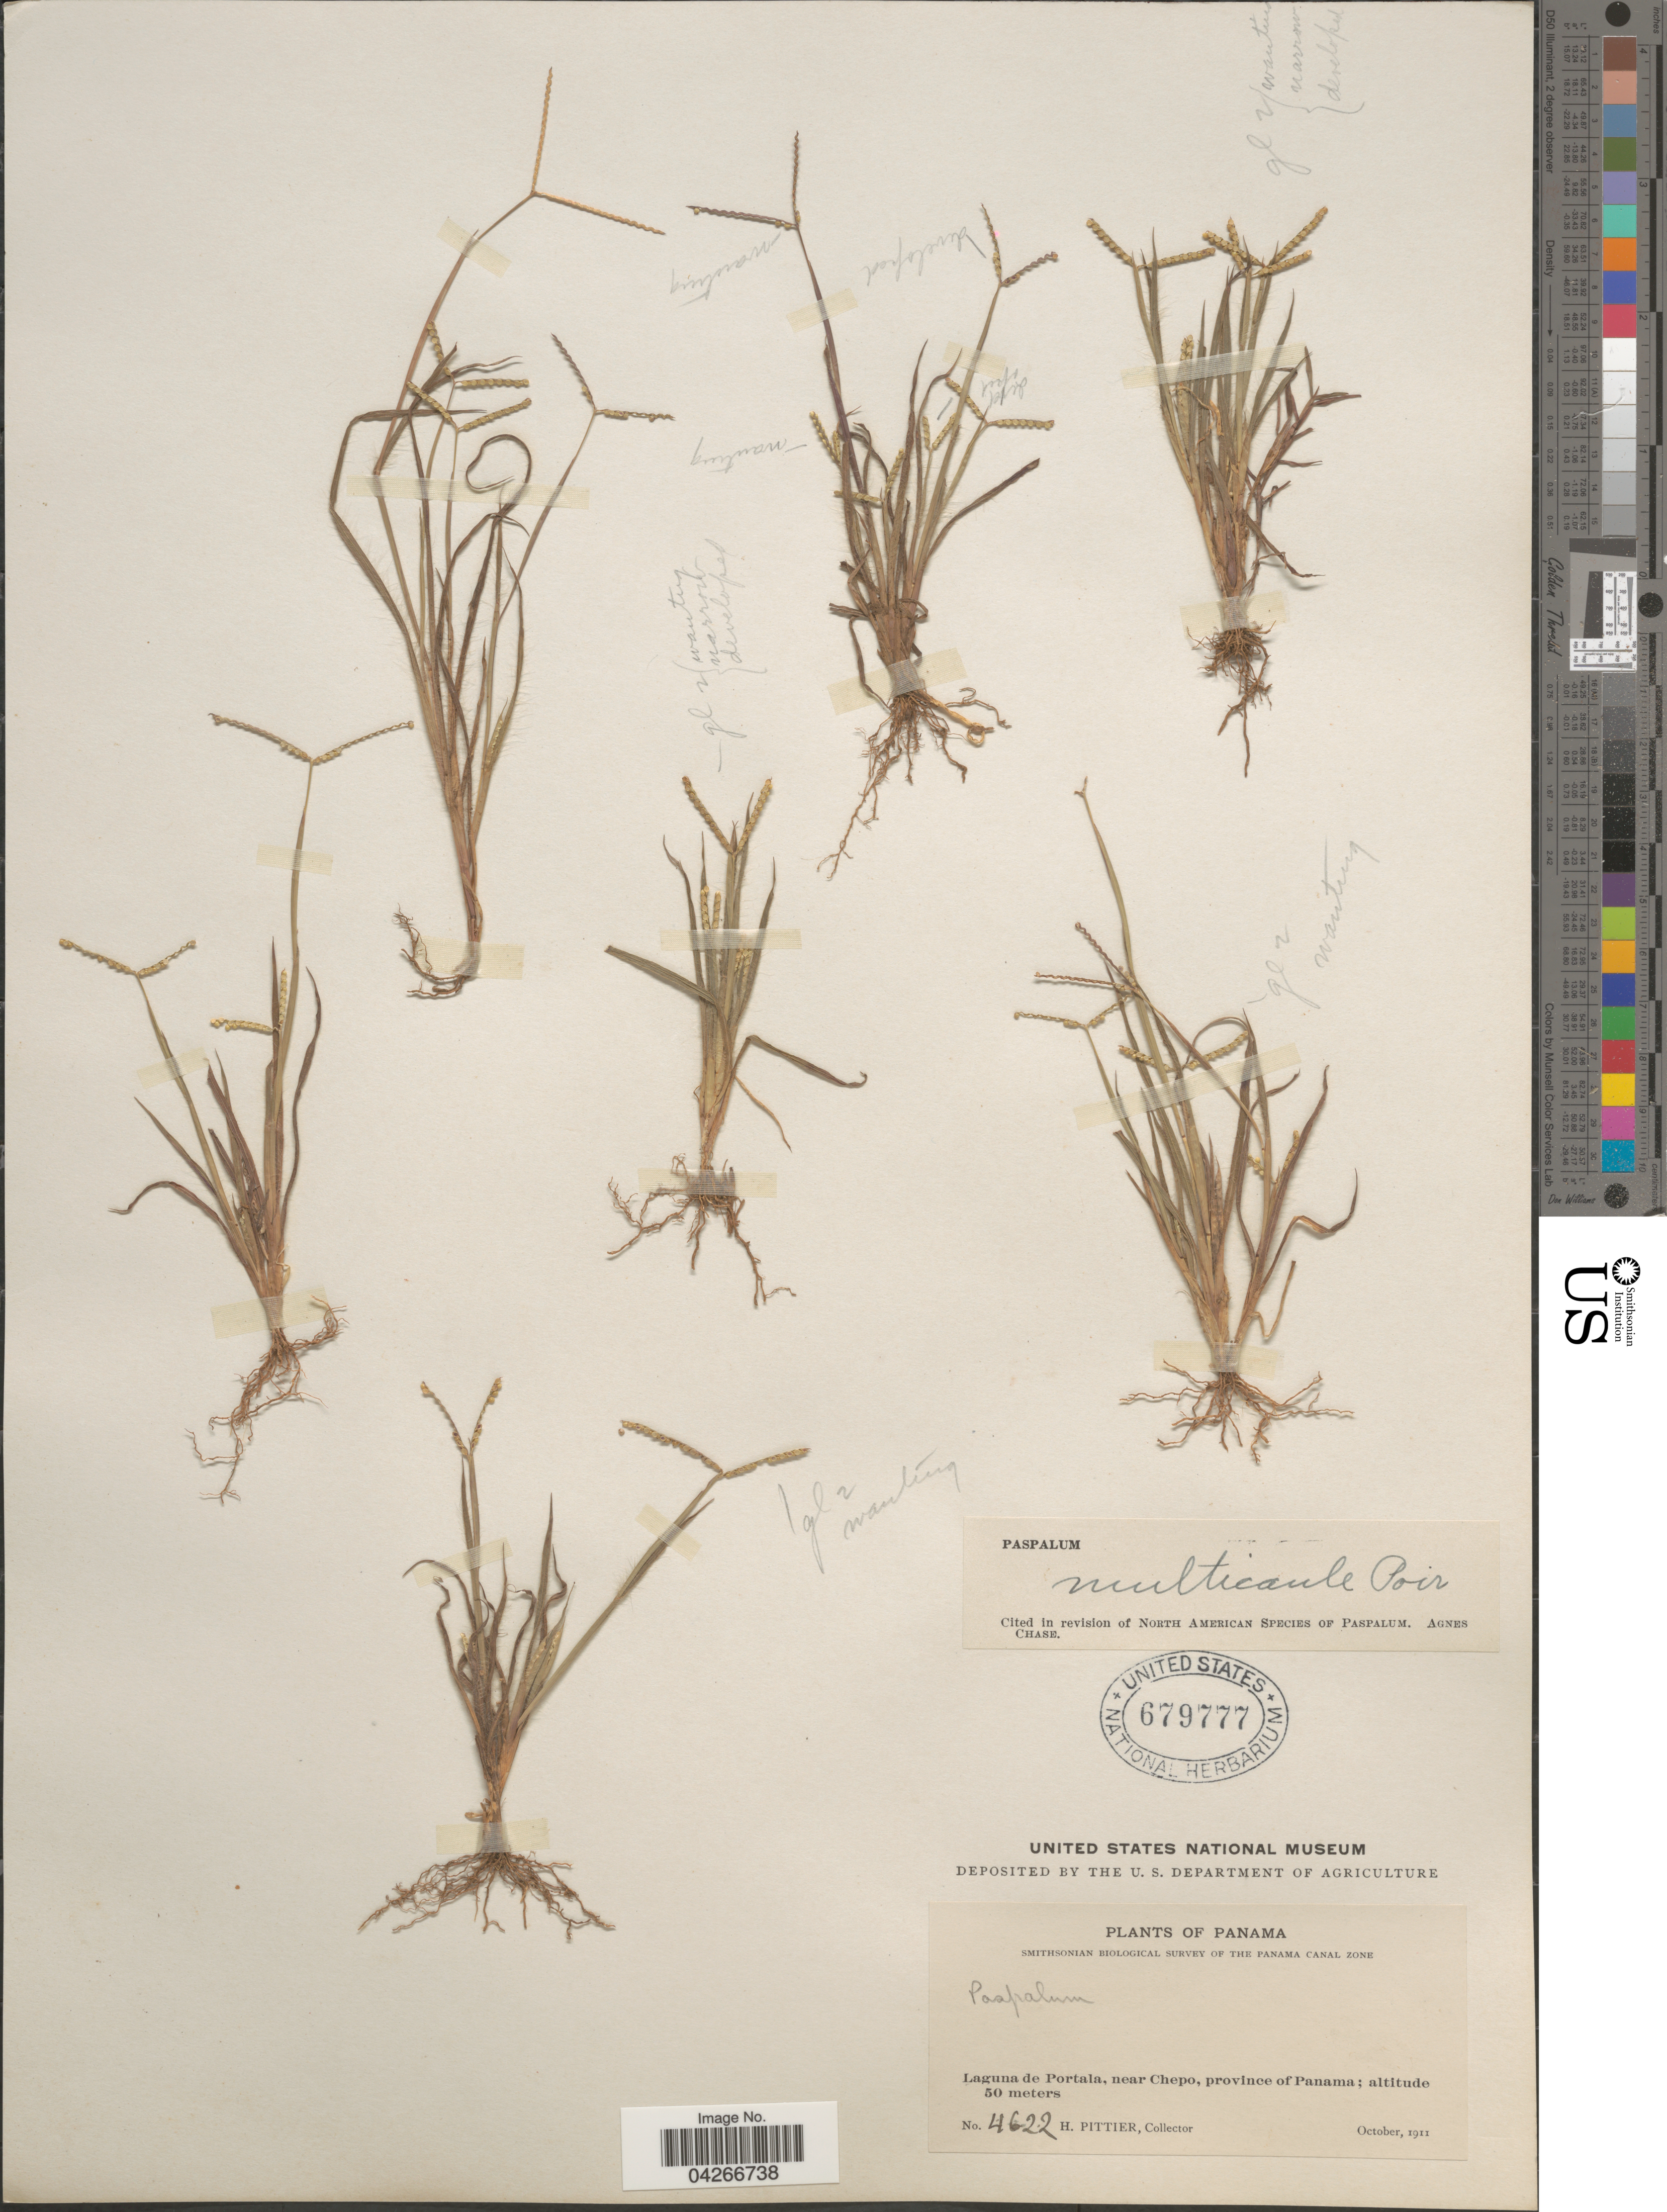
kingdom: Plantae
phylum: Tracheophyta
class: Liliopsida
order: Poales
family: Poaceae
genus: Paspalum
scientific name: Paspalum multicaule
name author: Poir. in Lam.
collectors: H. F. Pittier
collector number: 4622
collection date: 1911-10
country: Panama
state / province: Panamá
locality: Smithsonian Biological Survey of the Panama Canal Zone. Laguna de Portala, near Chepo.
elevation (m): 50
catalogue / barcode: US 679777